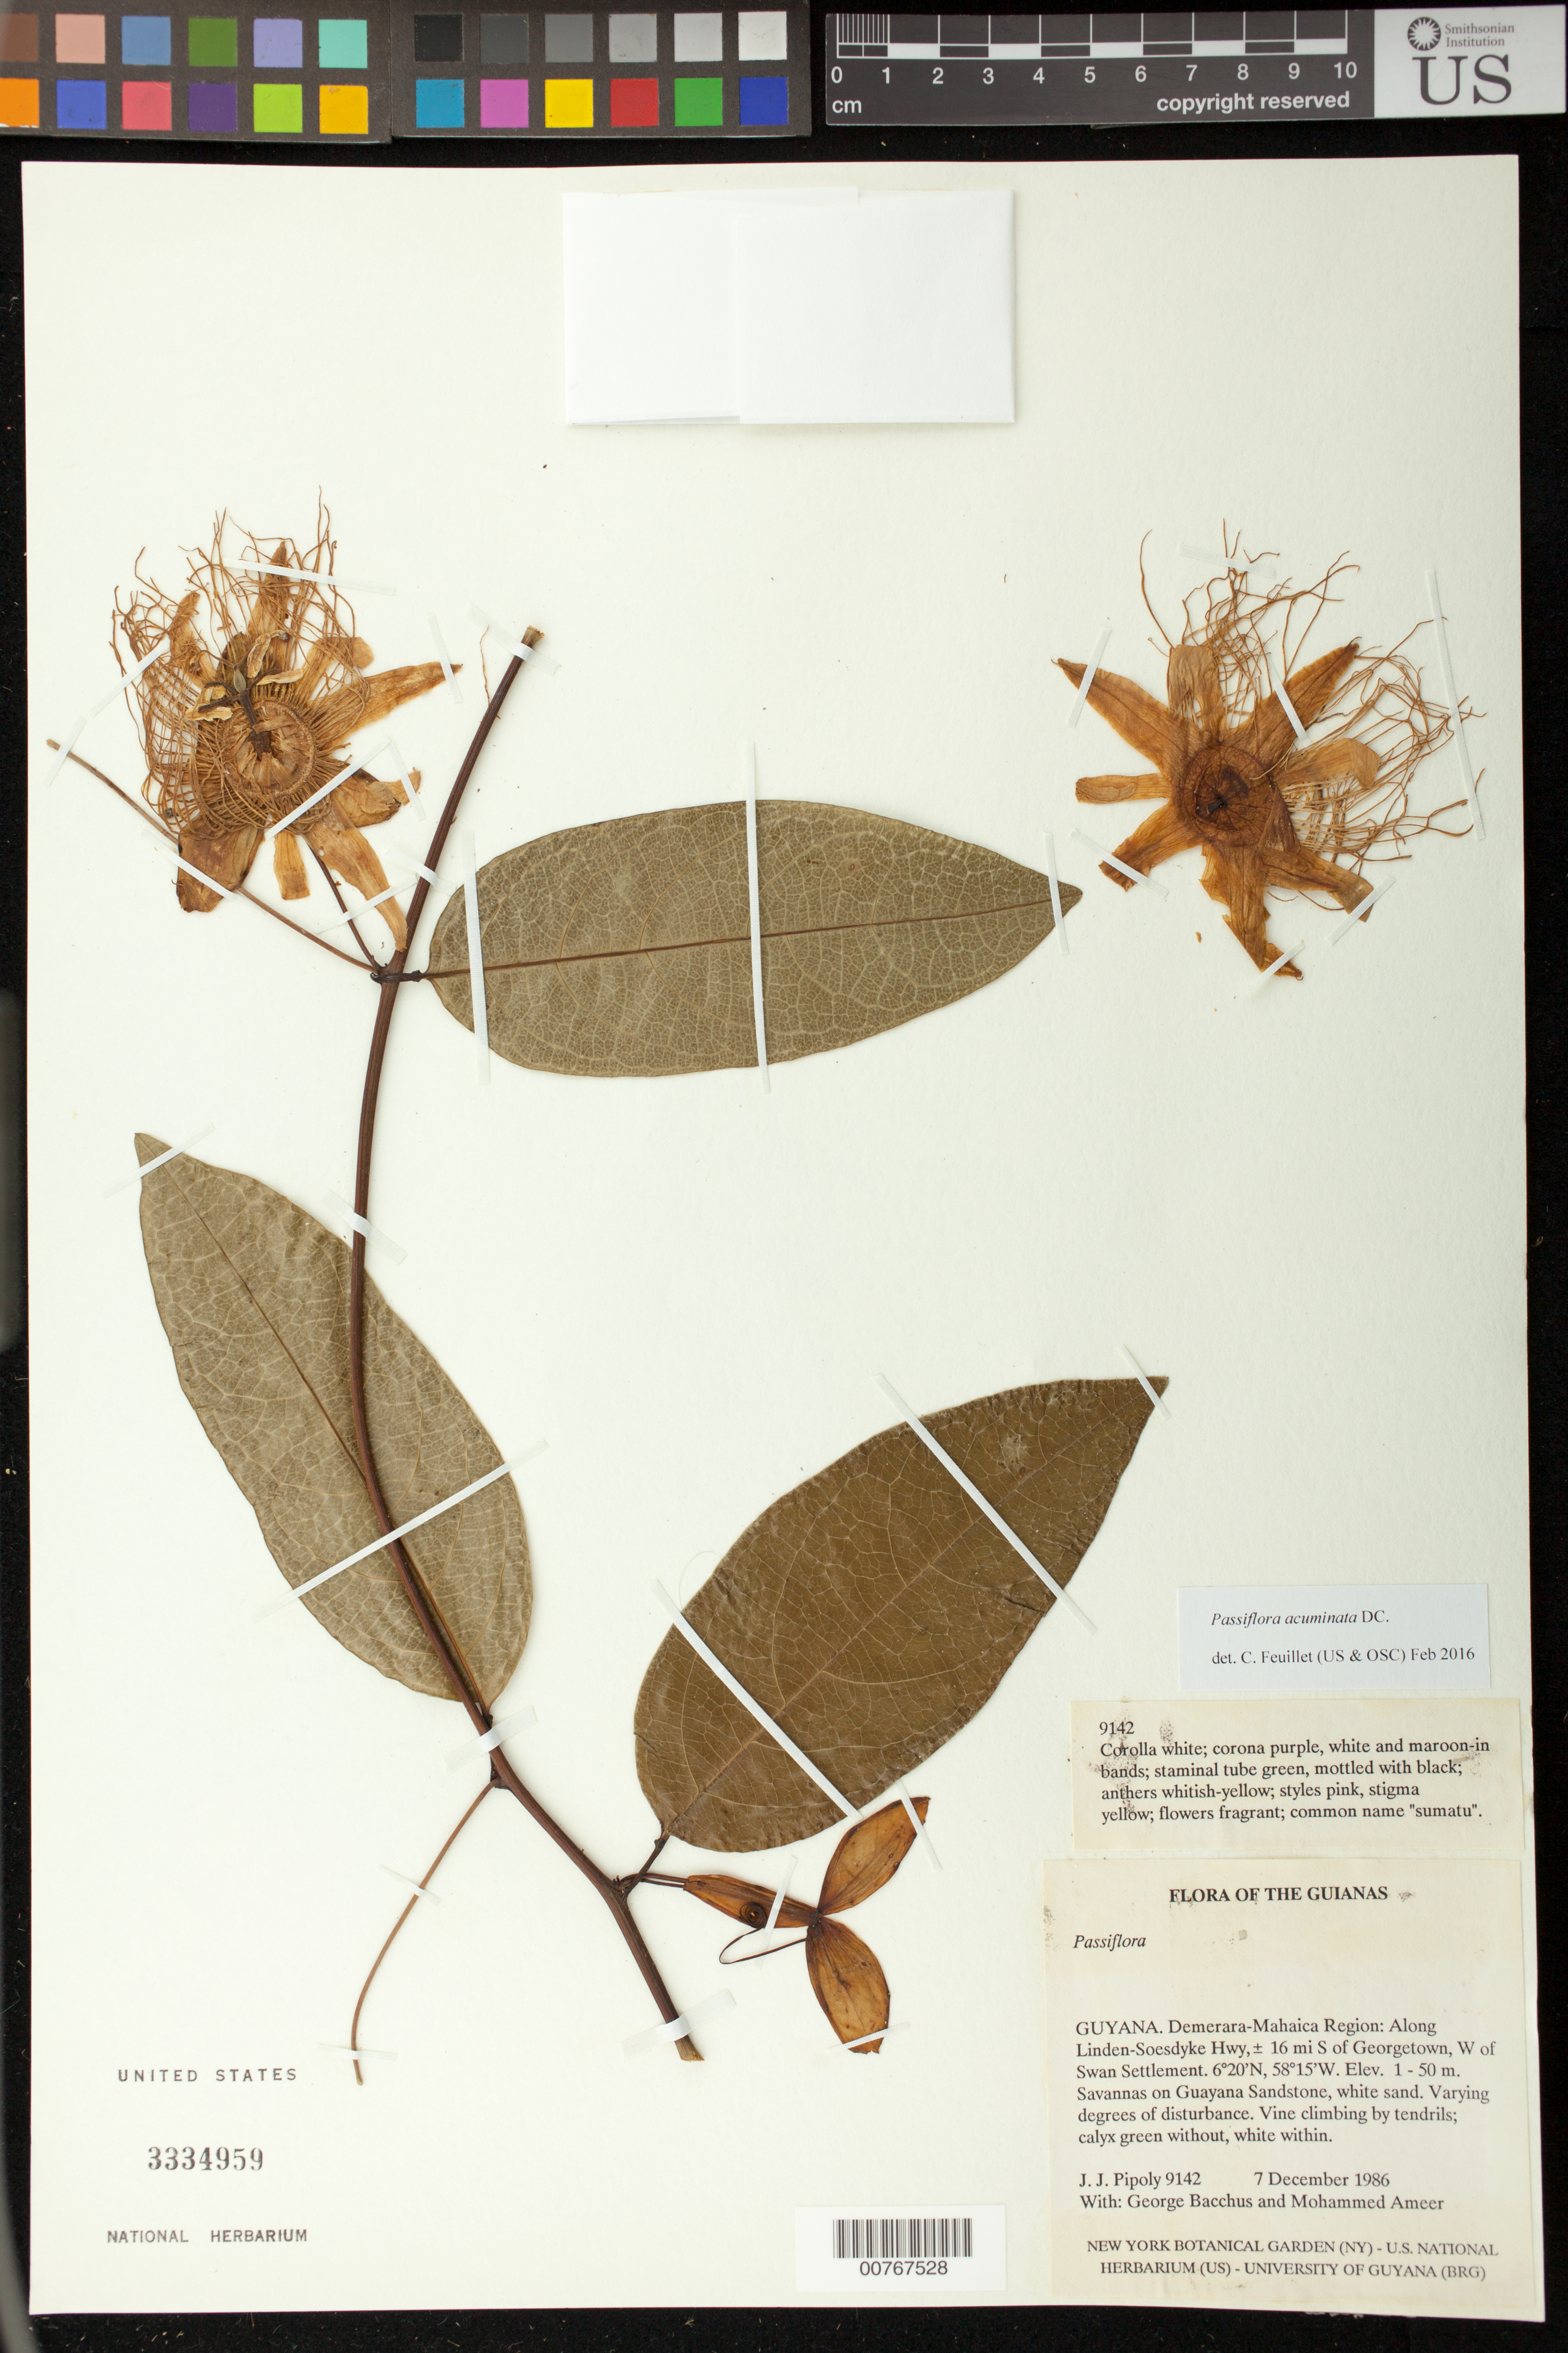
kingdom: Plantae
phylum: Tracheophyta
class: Magnoliopsida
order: Malpighiales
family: Passifloraceae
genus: Passiflora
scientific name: Passiflora acuminata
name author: DC.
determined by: Feuillet, C.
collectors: J. J. Pipoly, G. Bacchus & M. Ameer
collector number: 9142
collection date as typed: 7 December 1986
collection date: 1986-12-07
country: Guyana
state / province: Demerara-Mahaica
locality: Along Linden-Soesdyke Hwy,± 16 mi S of Georgetown, W of Swan Settlement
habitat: Savannas on Guayana Sandstone, white sand. Varying degrees of disturbance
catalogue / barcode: US 3334959